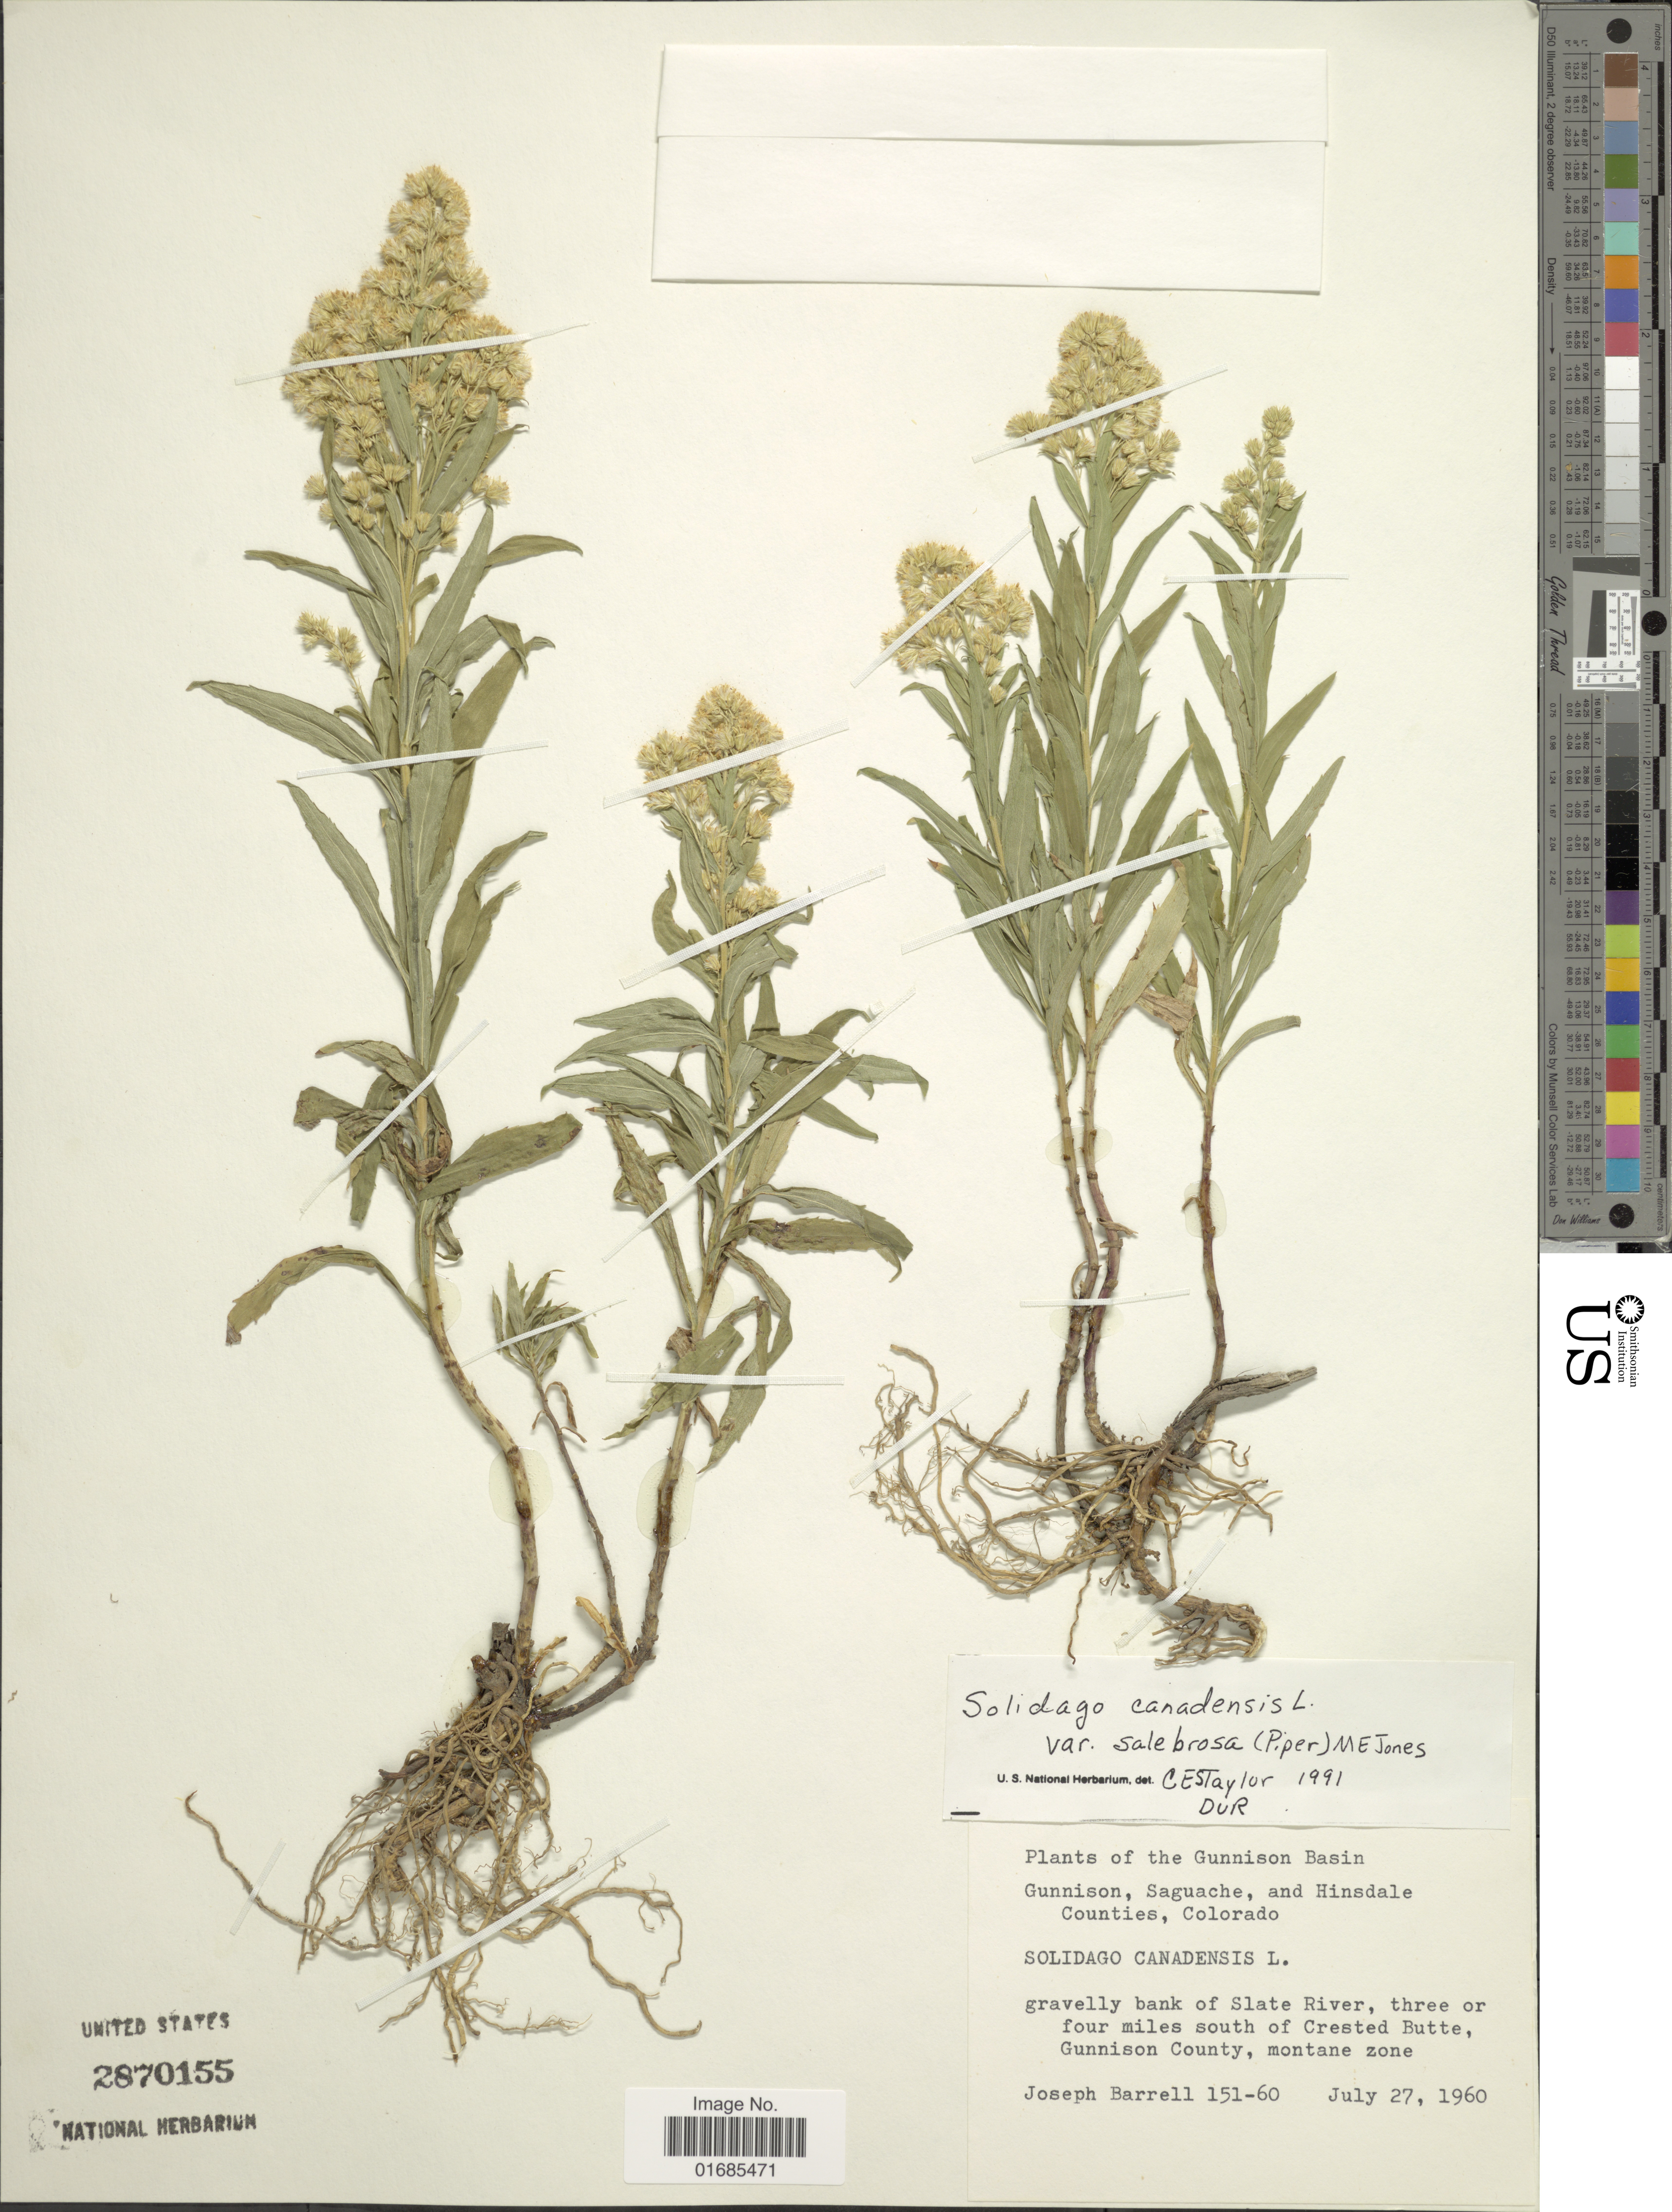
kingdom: Plantae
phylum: Tracheophyta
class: Magnoliopsida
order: Asterales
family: Asteraceae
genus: Solidago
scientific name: Solidago canadensis var. salebrosa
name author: (Piper) M.E. Jones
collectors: J. Barrell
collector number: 151-60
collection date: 1960-07-27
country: United States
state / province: Colorado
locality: Gunnison Basin, Gunnison, Saguache, and Hinsdale Counties, gravelly bank of Slate River, three or four miles south of Crested Butte, Gunnison County, montane zone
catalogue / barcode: US 2870155